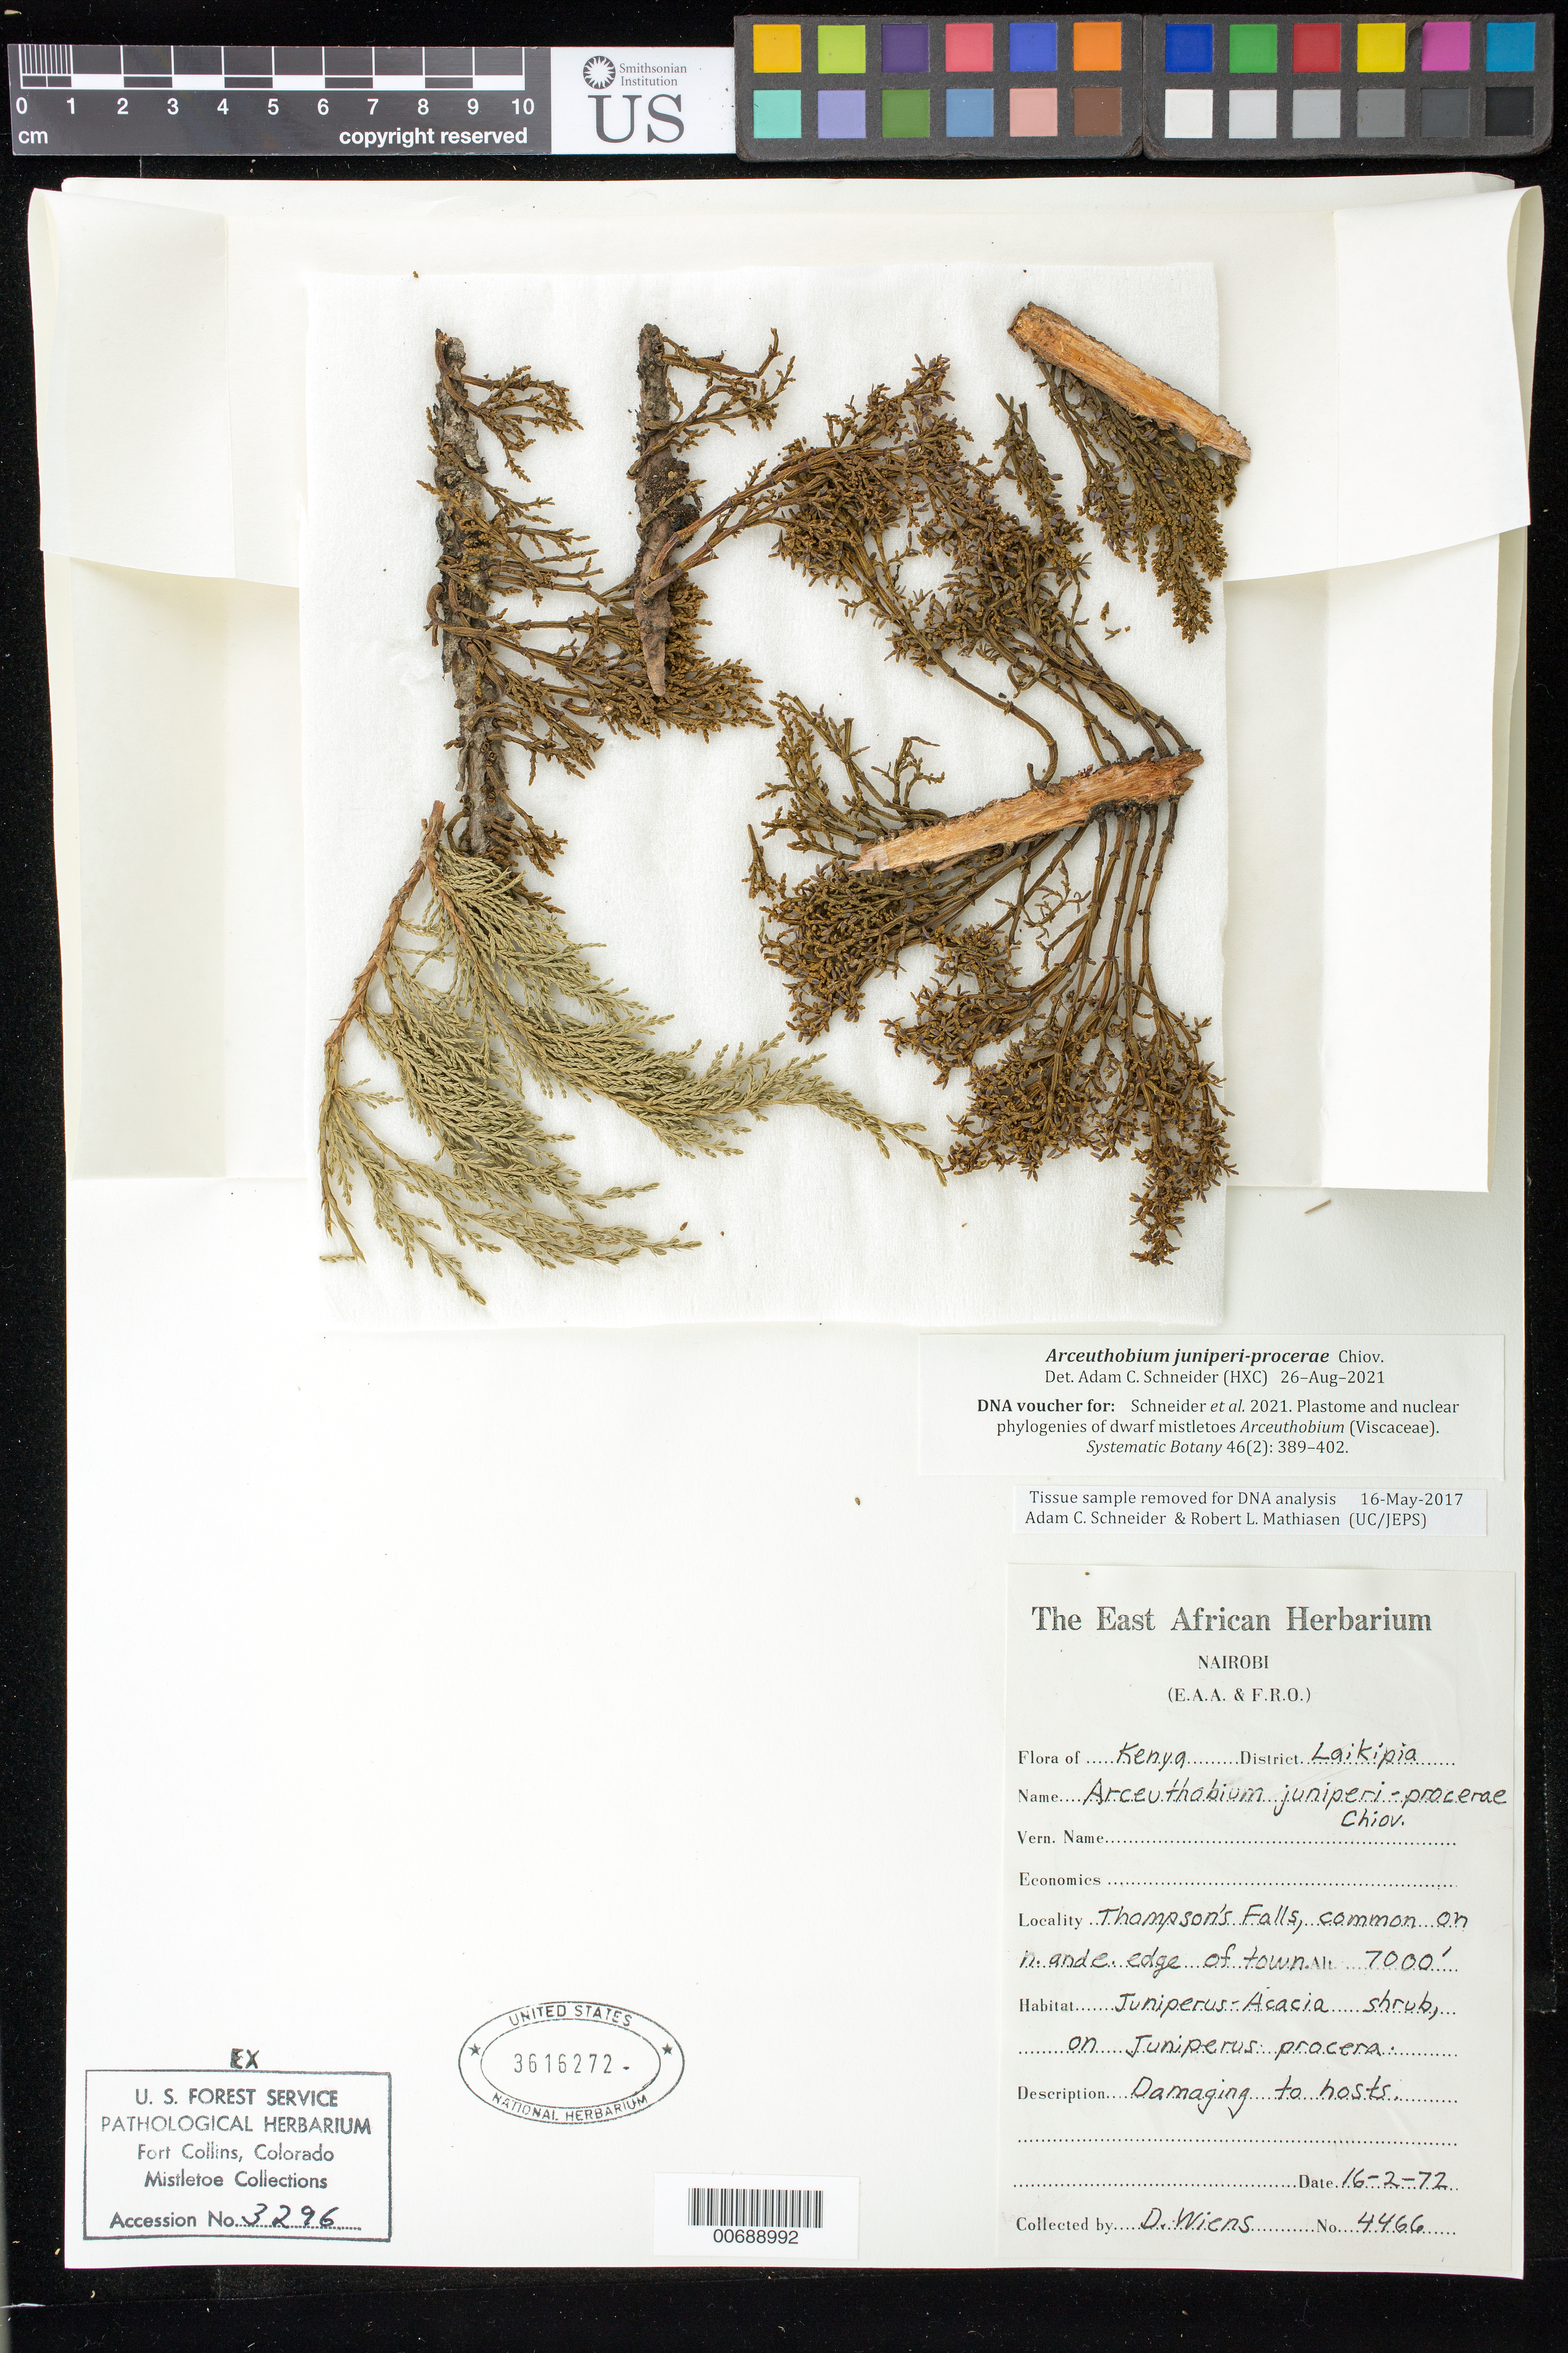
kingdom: Plantae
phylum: Tracheophyta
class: Pinopsida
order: Pinales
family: Cupressaceae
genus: Juniperus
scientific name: Juniperus procera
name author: Hochst. ex Endl.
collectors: D. Wiens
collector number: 4466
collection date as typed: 16 Feb 1972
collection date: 1972-02-16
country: Kenya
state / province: Laikipia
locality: Thompsons Falls. Common on N and E edge of town.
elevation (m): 2134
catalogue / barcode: US 3616272